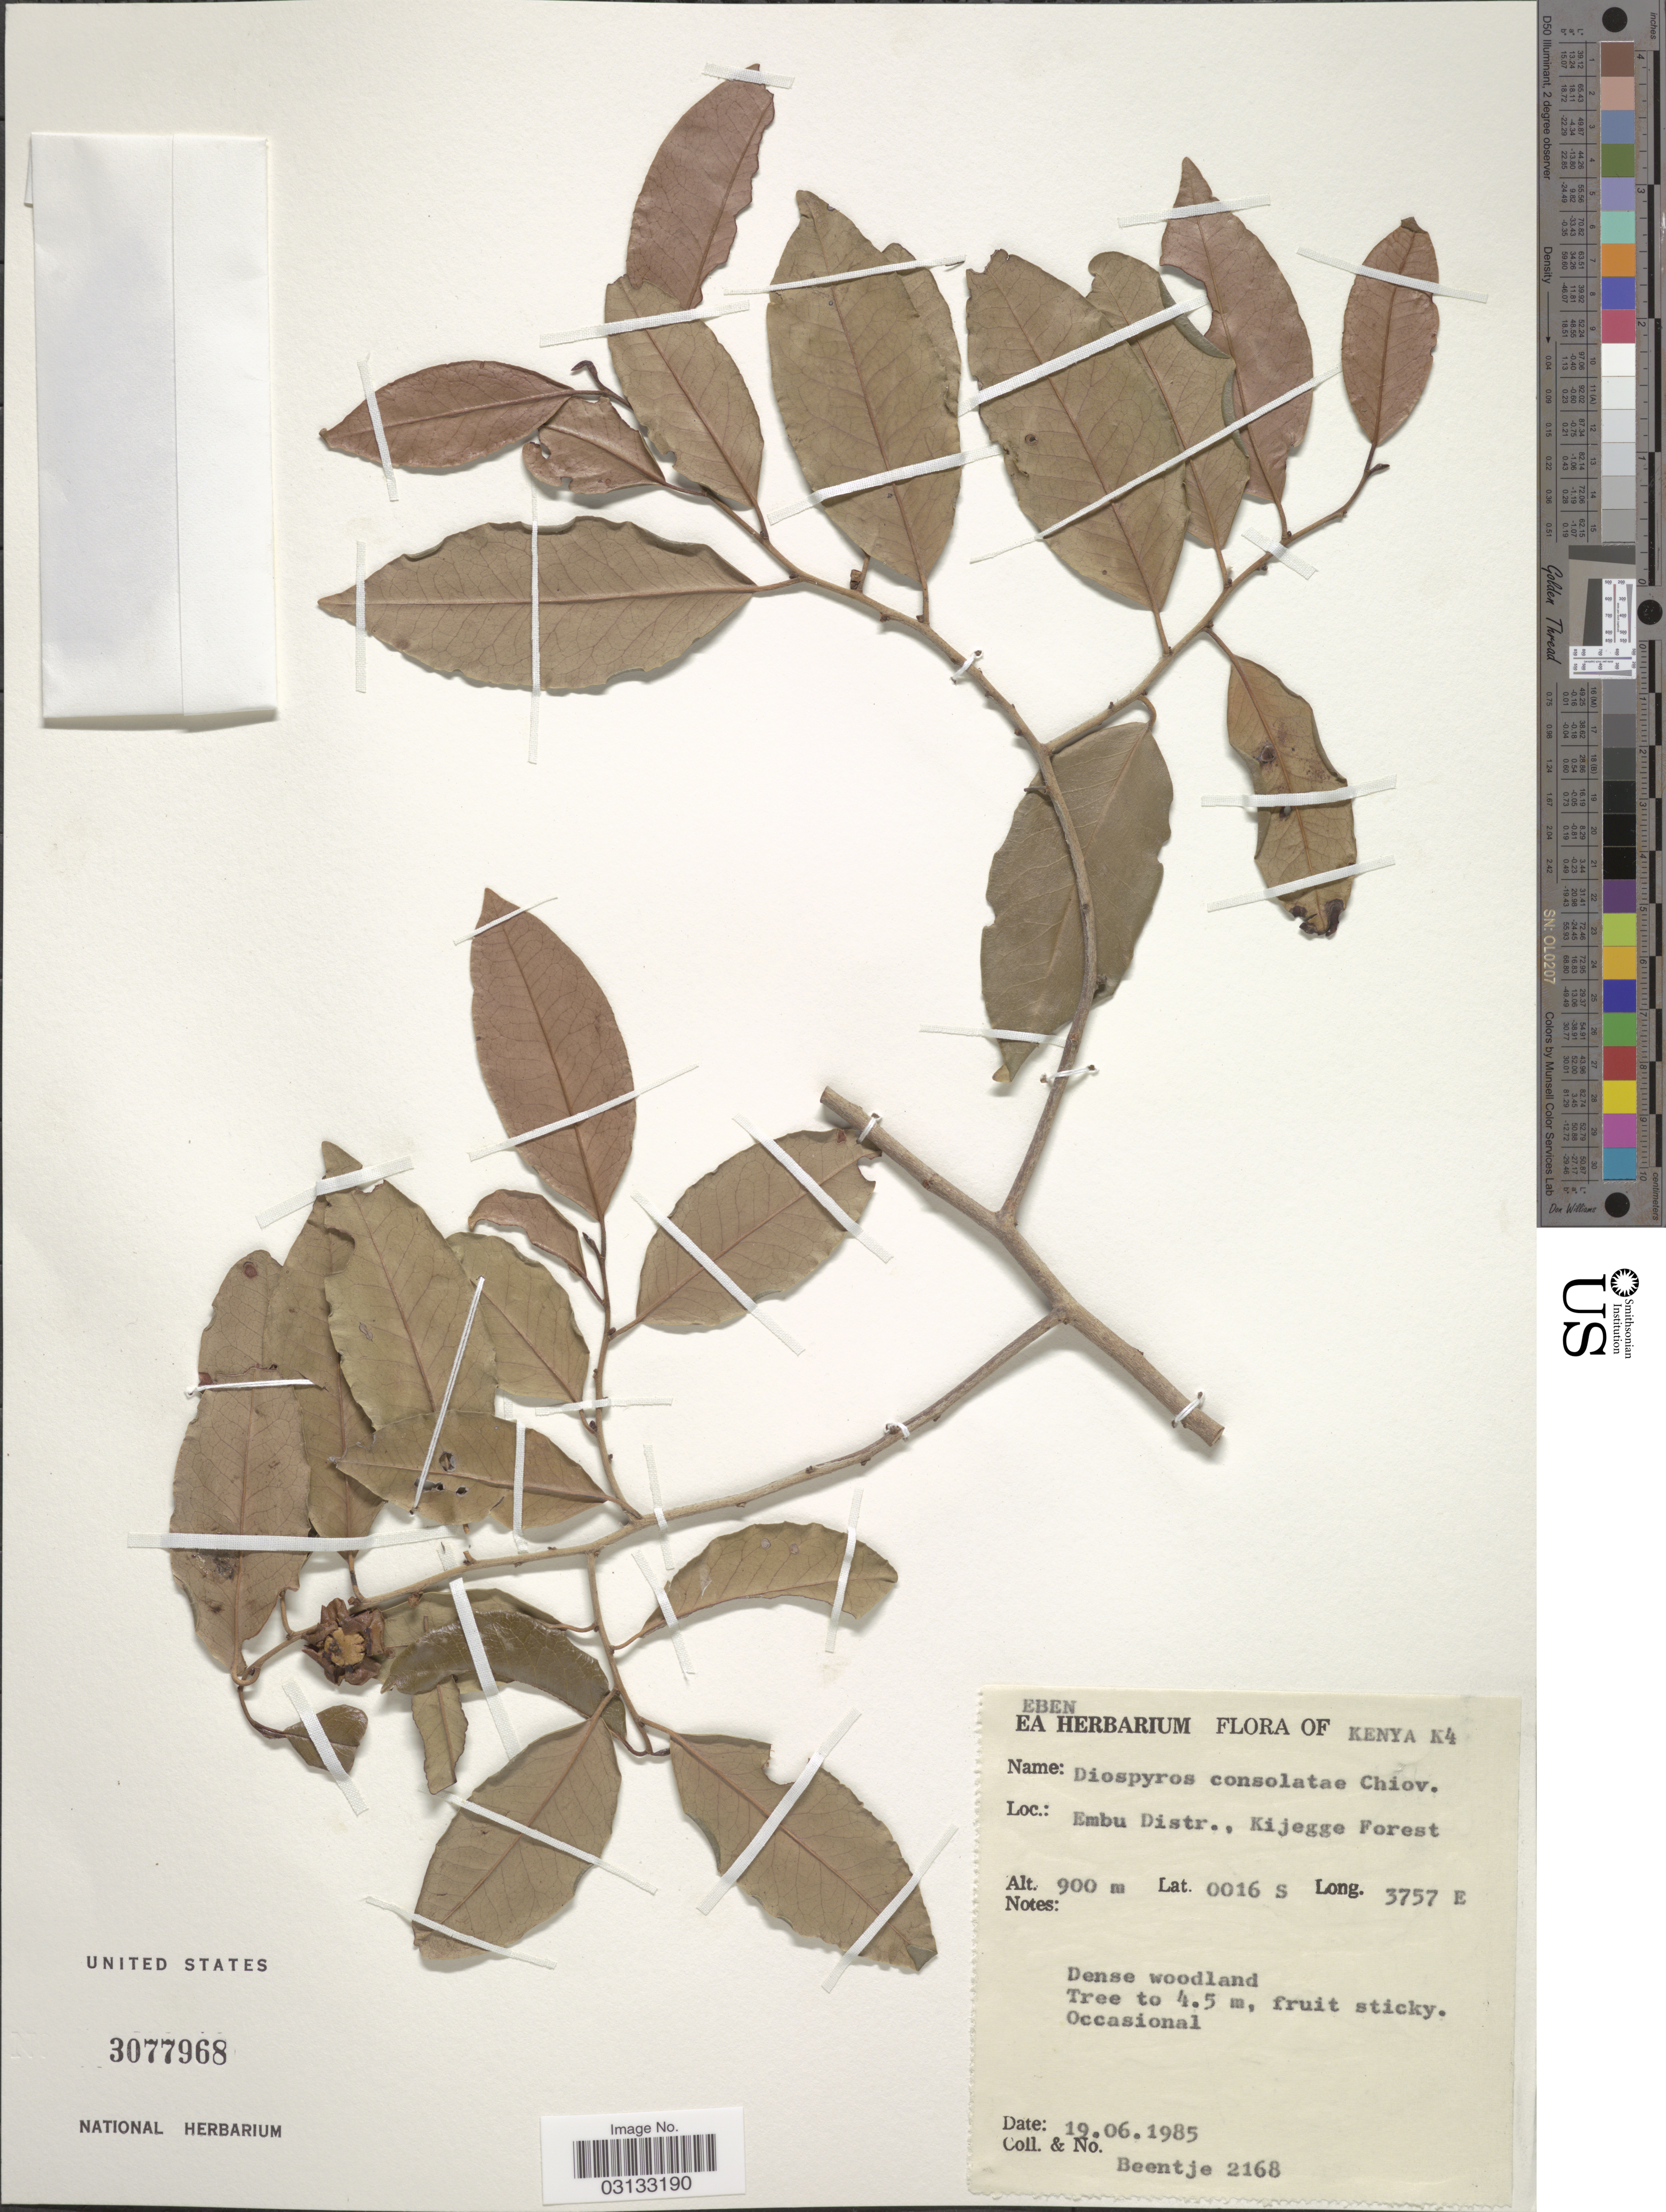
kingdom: Plantae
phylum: Tracheophyta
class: Magnoliopsida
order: Ericales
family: Ebenaceae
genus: Diospyros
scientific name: Diospyros consolatae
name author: Chiov.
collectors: -- Beentje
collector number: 2168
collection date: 1985-06-19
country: Kenya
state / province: Embu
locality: Kenya K4, Embu Distr., Kijegge Forest.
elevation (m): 900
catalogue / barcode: US 3077968